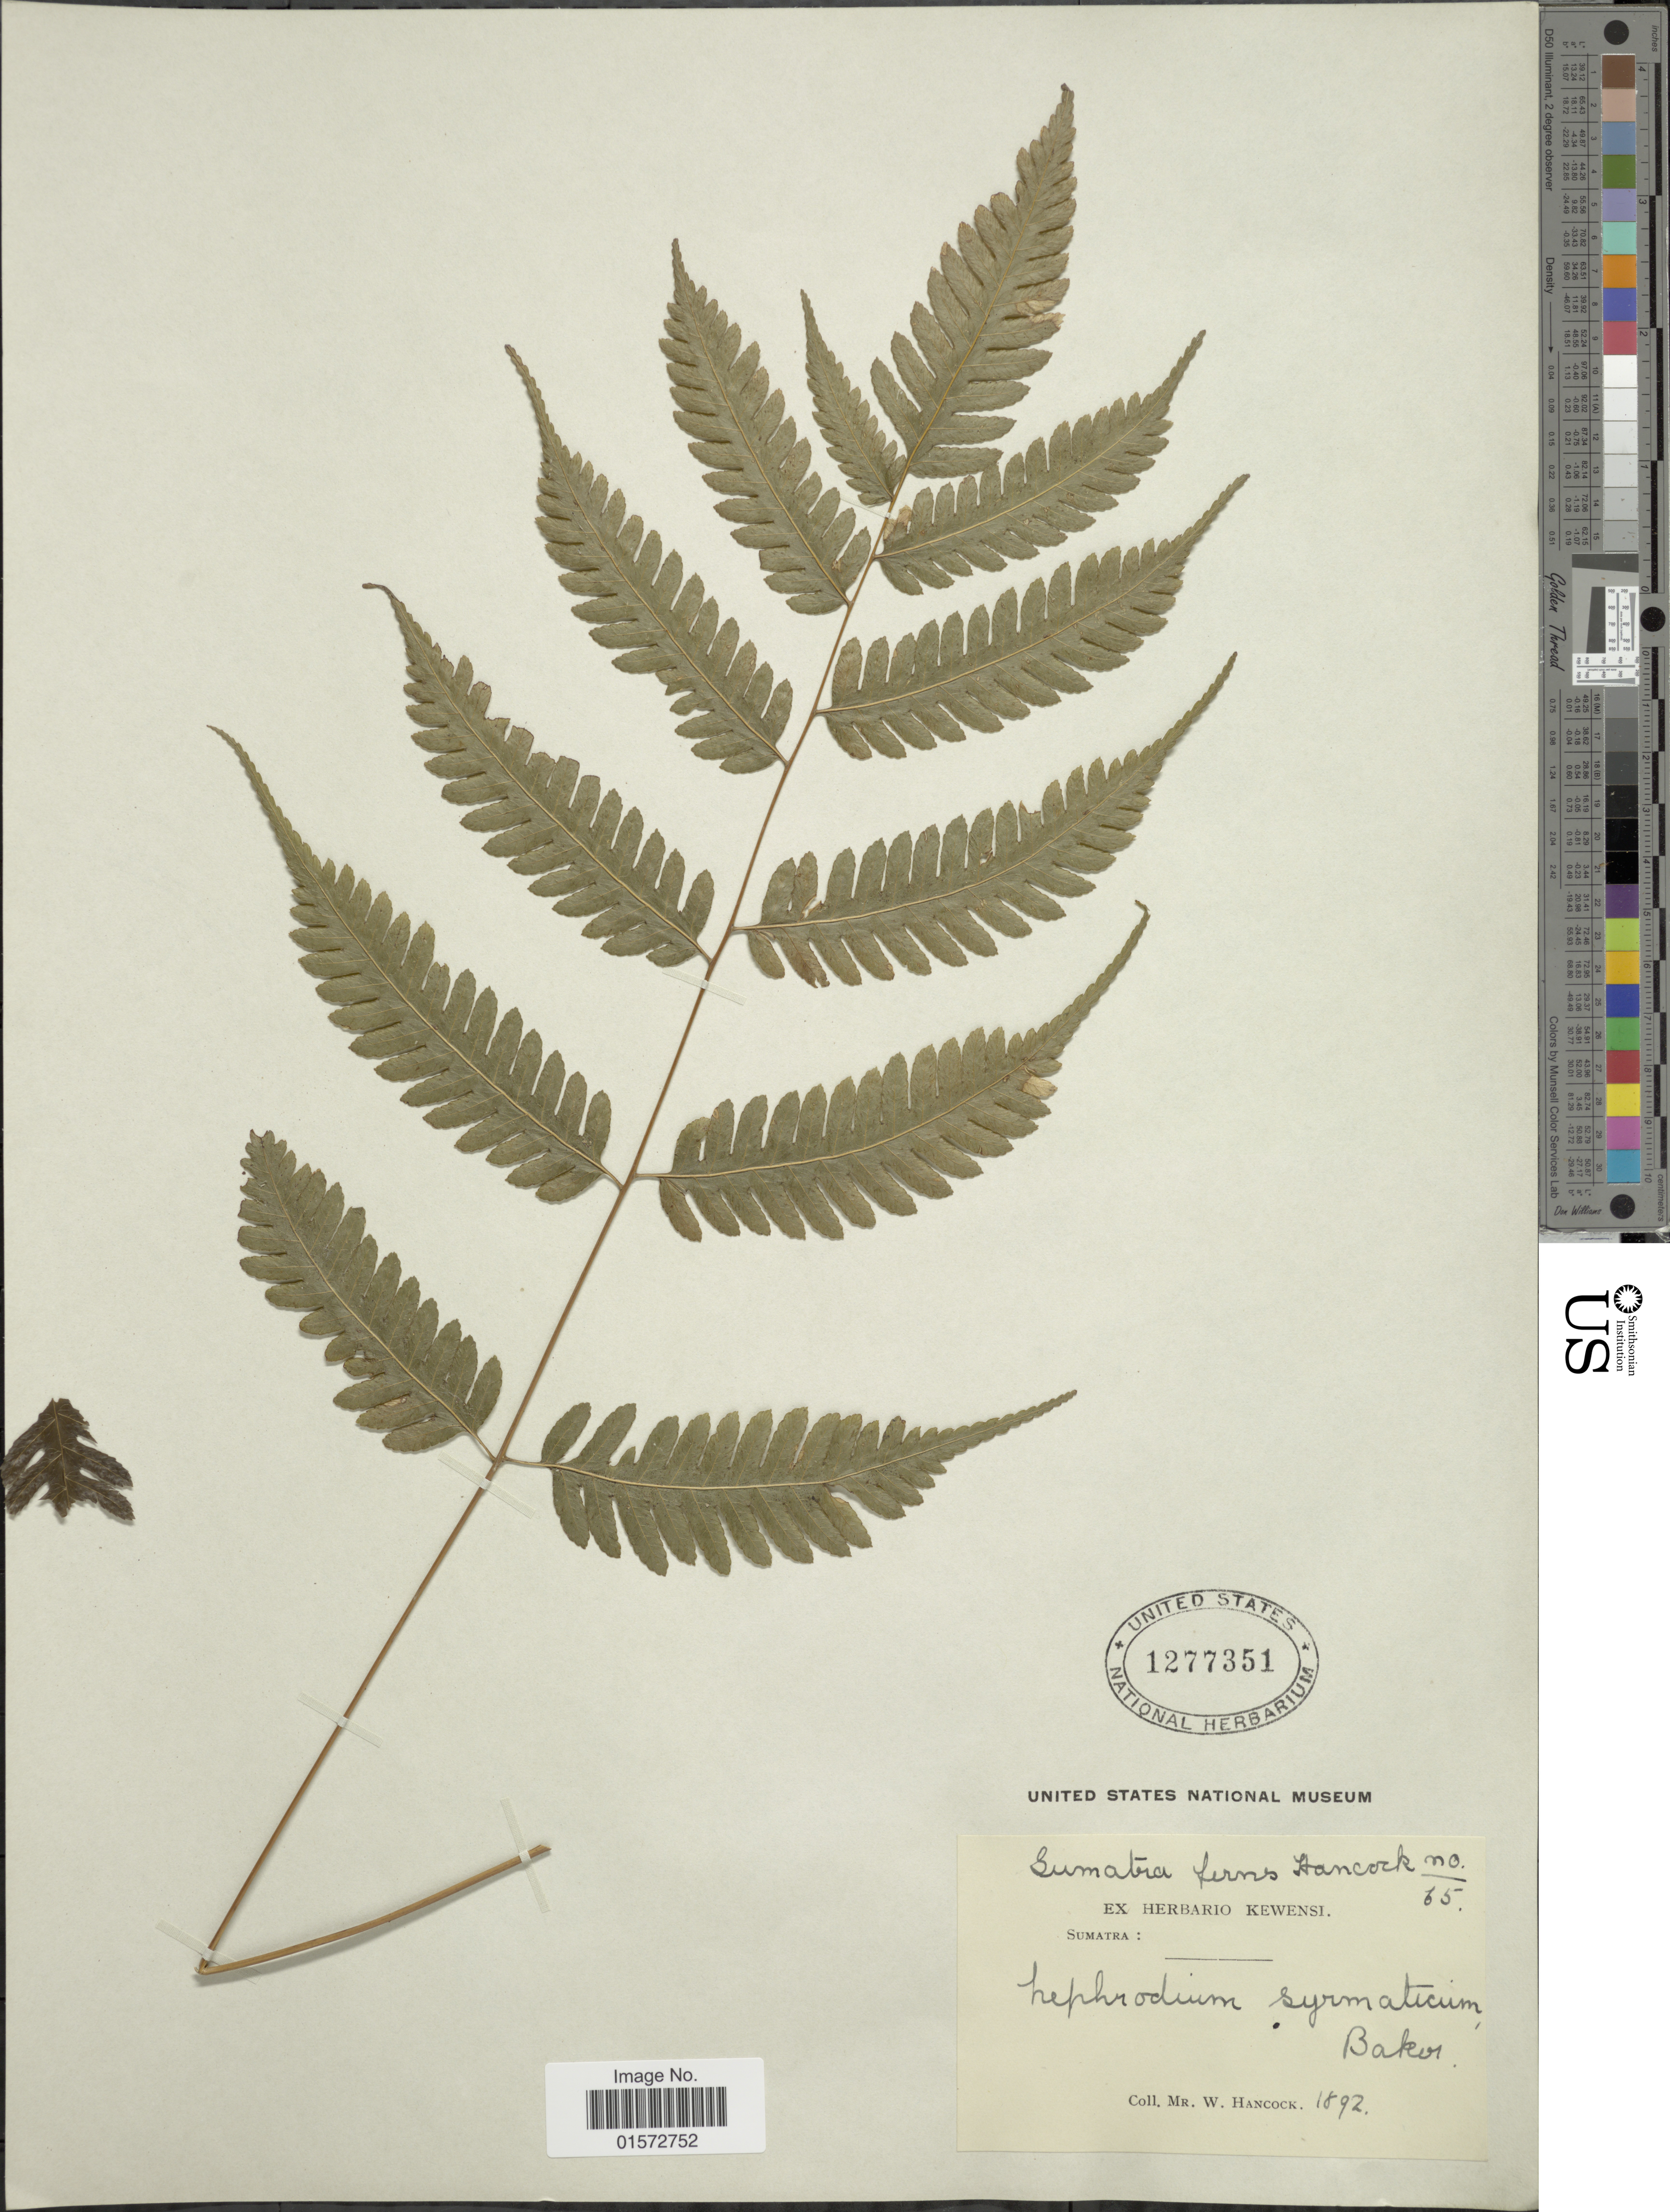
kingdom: Plantae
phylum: Tracheophyta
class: Polypodiopsida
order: Polypodiales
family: Tectariaceae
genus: Pteridrys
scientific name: Pteridrys syrmatica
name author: (Willd.) C. Chr. & Ching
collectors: W. Hancock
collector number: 65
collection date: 1892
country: Indonesia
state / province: Sumatra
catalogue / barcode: US 1277351